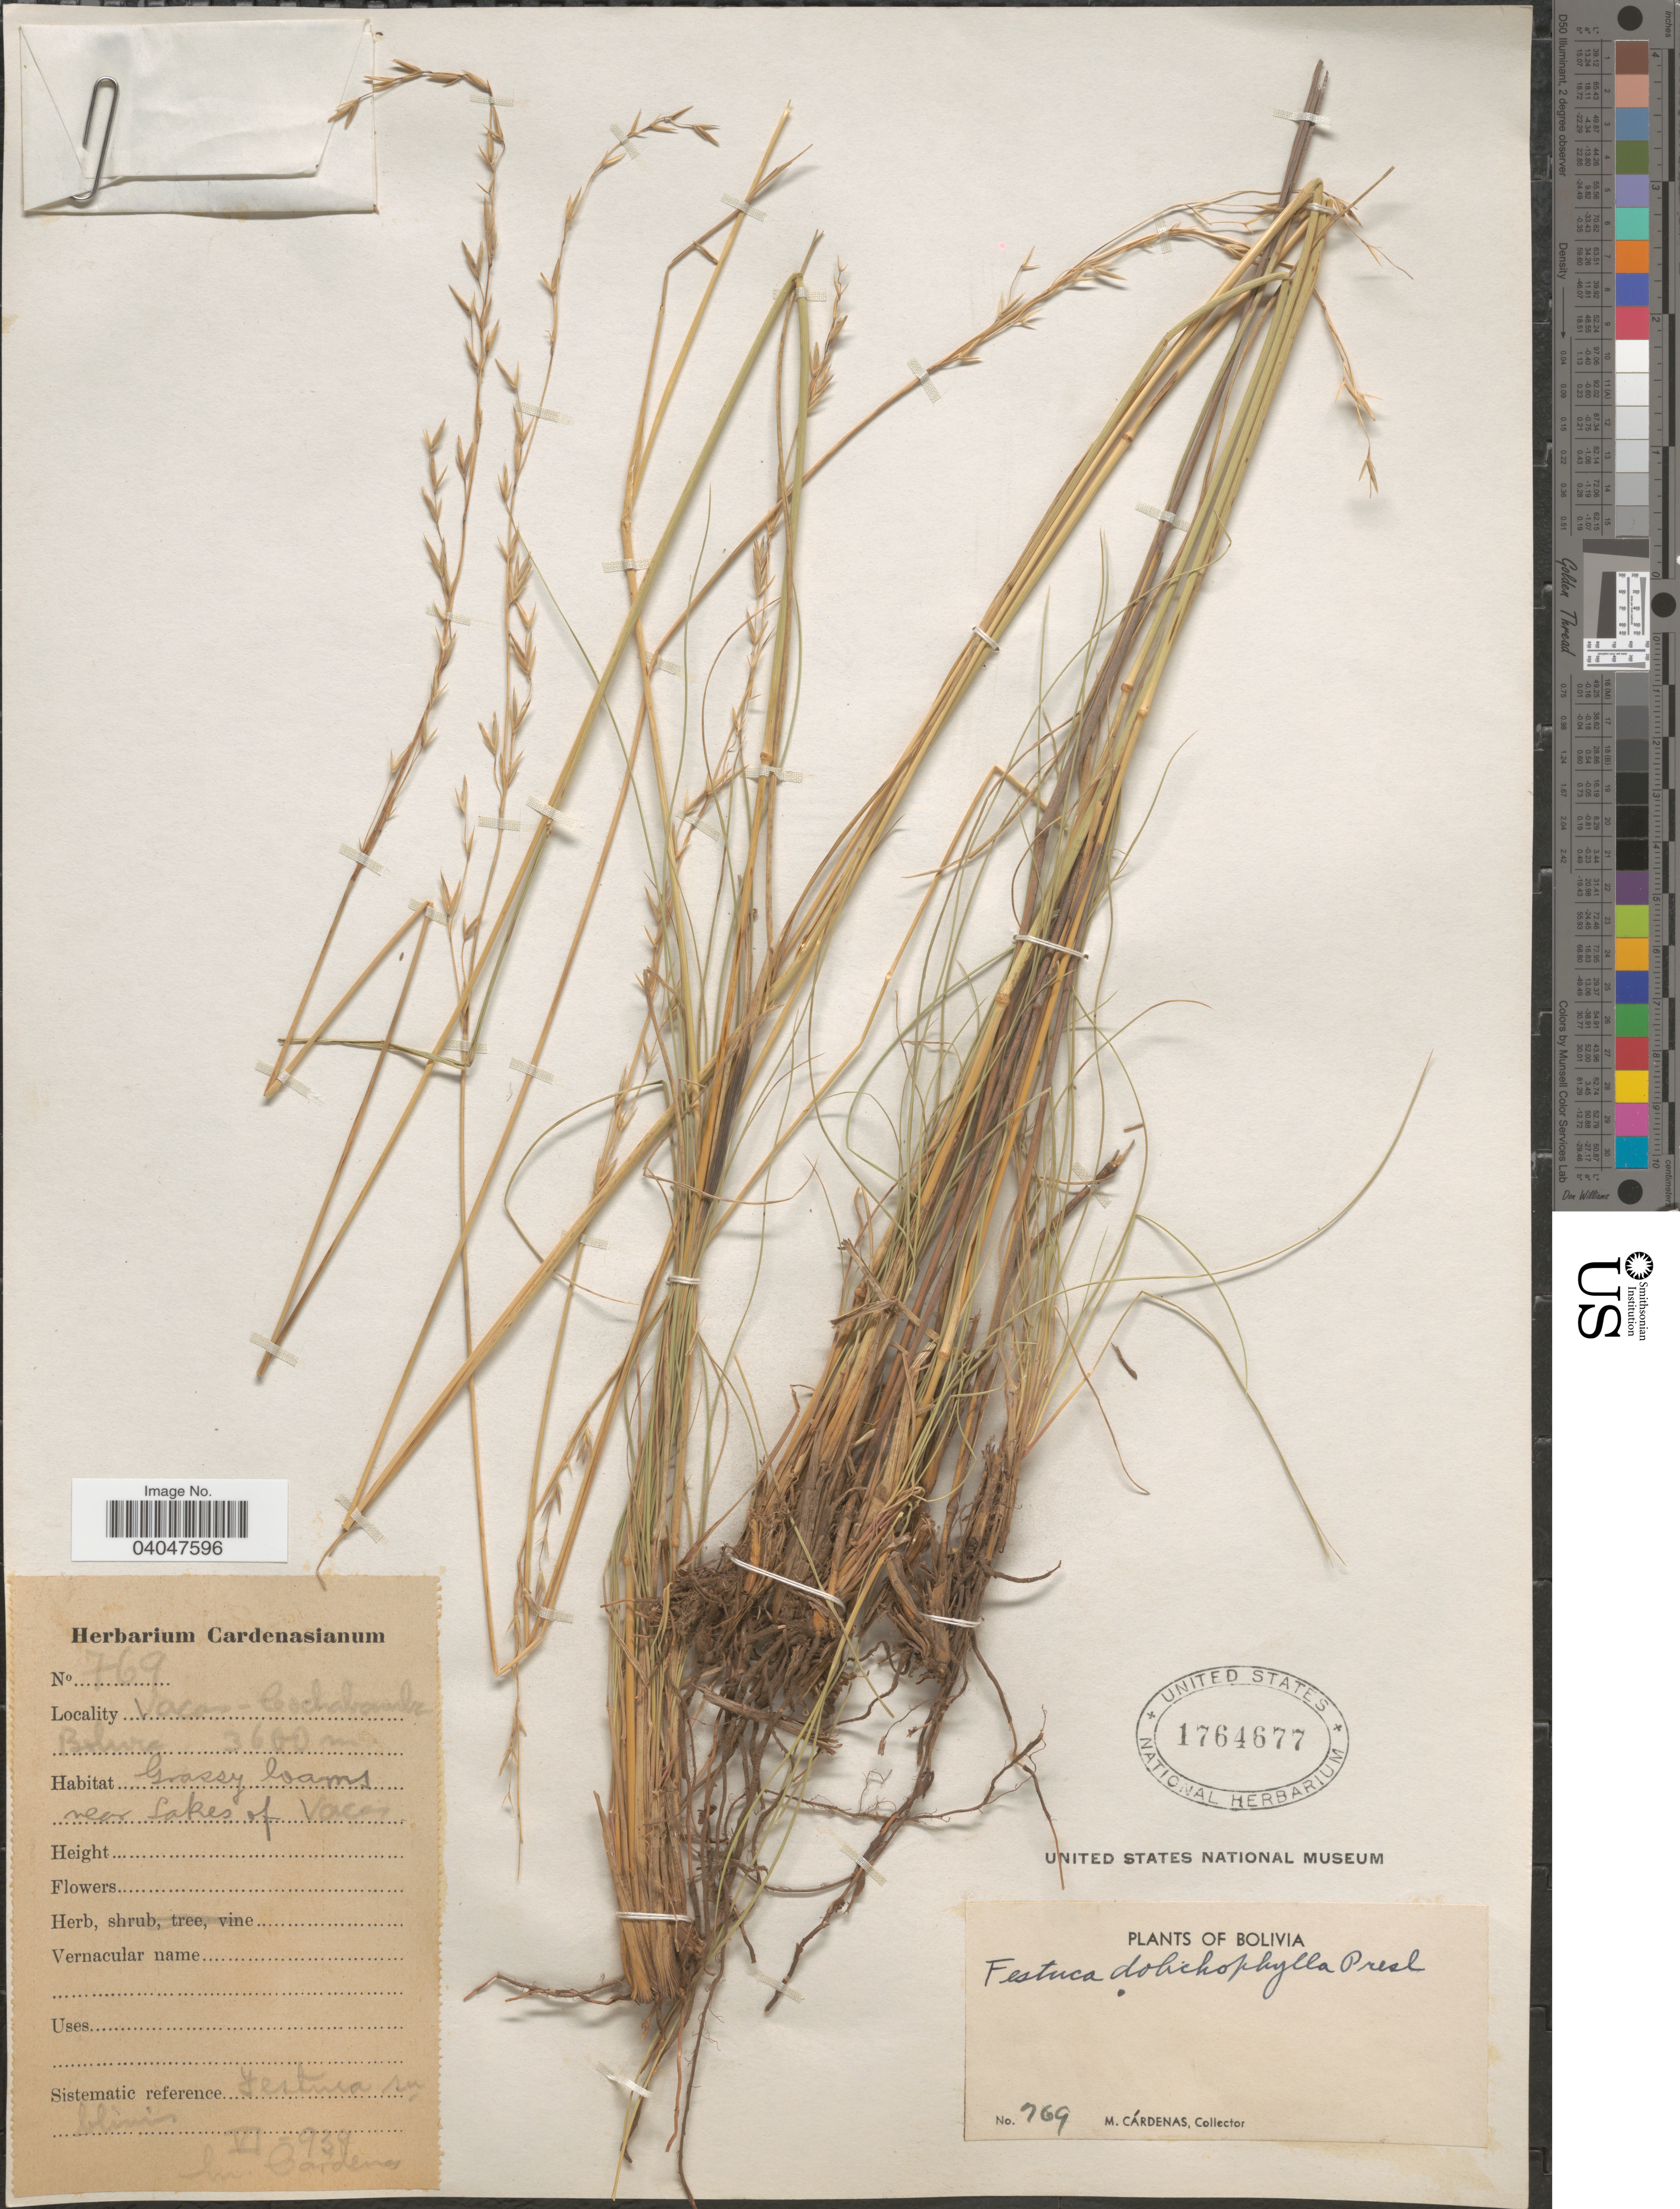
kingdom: Plantae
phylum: Tracheophyta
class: Liliopsida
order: Poales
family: Poaceae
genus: Festuca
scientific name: Festuca dolichophylla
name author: J. Presl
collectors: M. Cárdenas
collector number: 769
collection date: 1937-06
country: Bolivia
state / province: Cochabamba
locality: Vacas.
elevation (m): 3600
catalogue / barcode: US 1764677